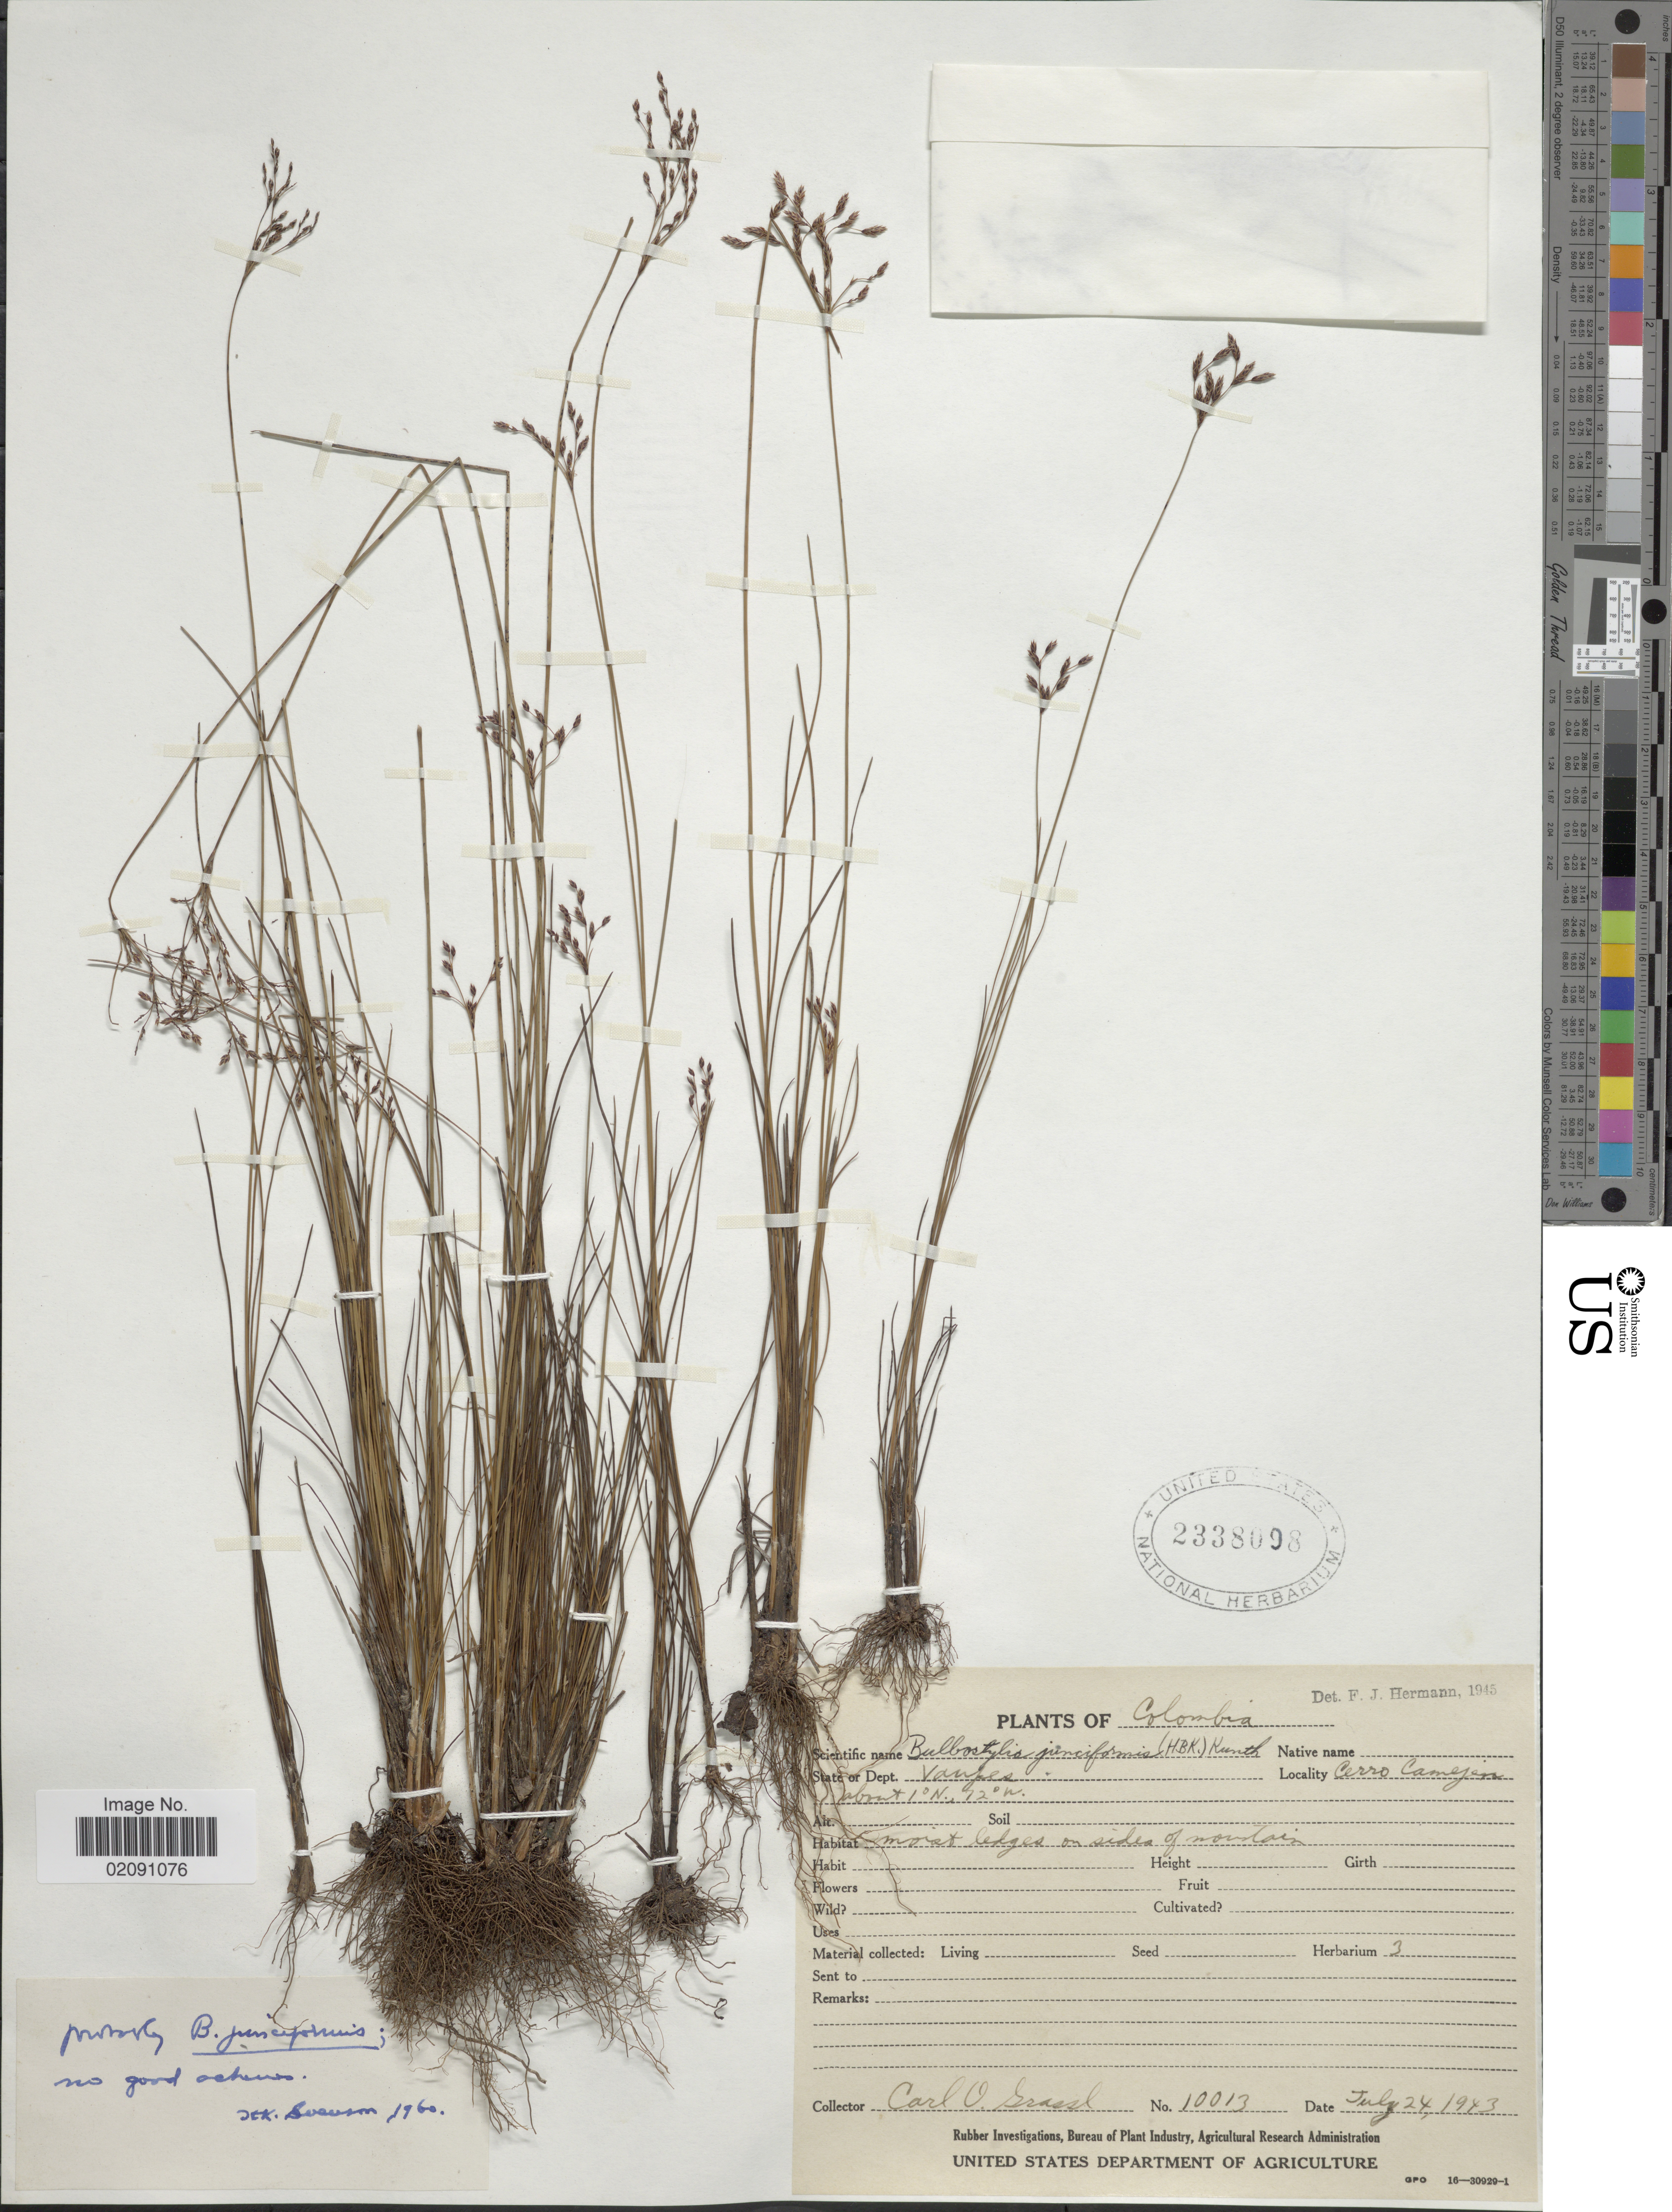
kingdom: Plantae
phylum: Tracheophyta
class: Liliopsida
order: Poales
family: Cyperaceae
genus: Bulbostylis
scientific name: Bulbostylis junciformis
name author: (Kunth) C.B. Clarke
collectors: C. Grassl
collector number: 10013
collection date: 1943-07-24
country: Colombia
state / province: Vaupés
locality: Cerro Camejen moist ledges on sides of mountain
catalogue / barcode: US 2338098